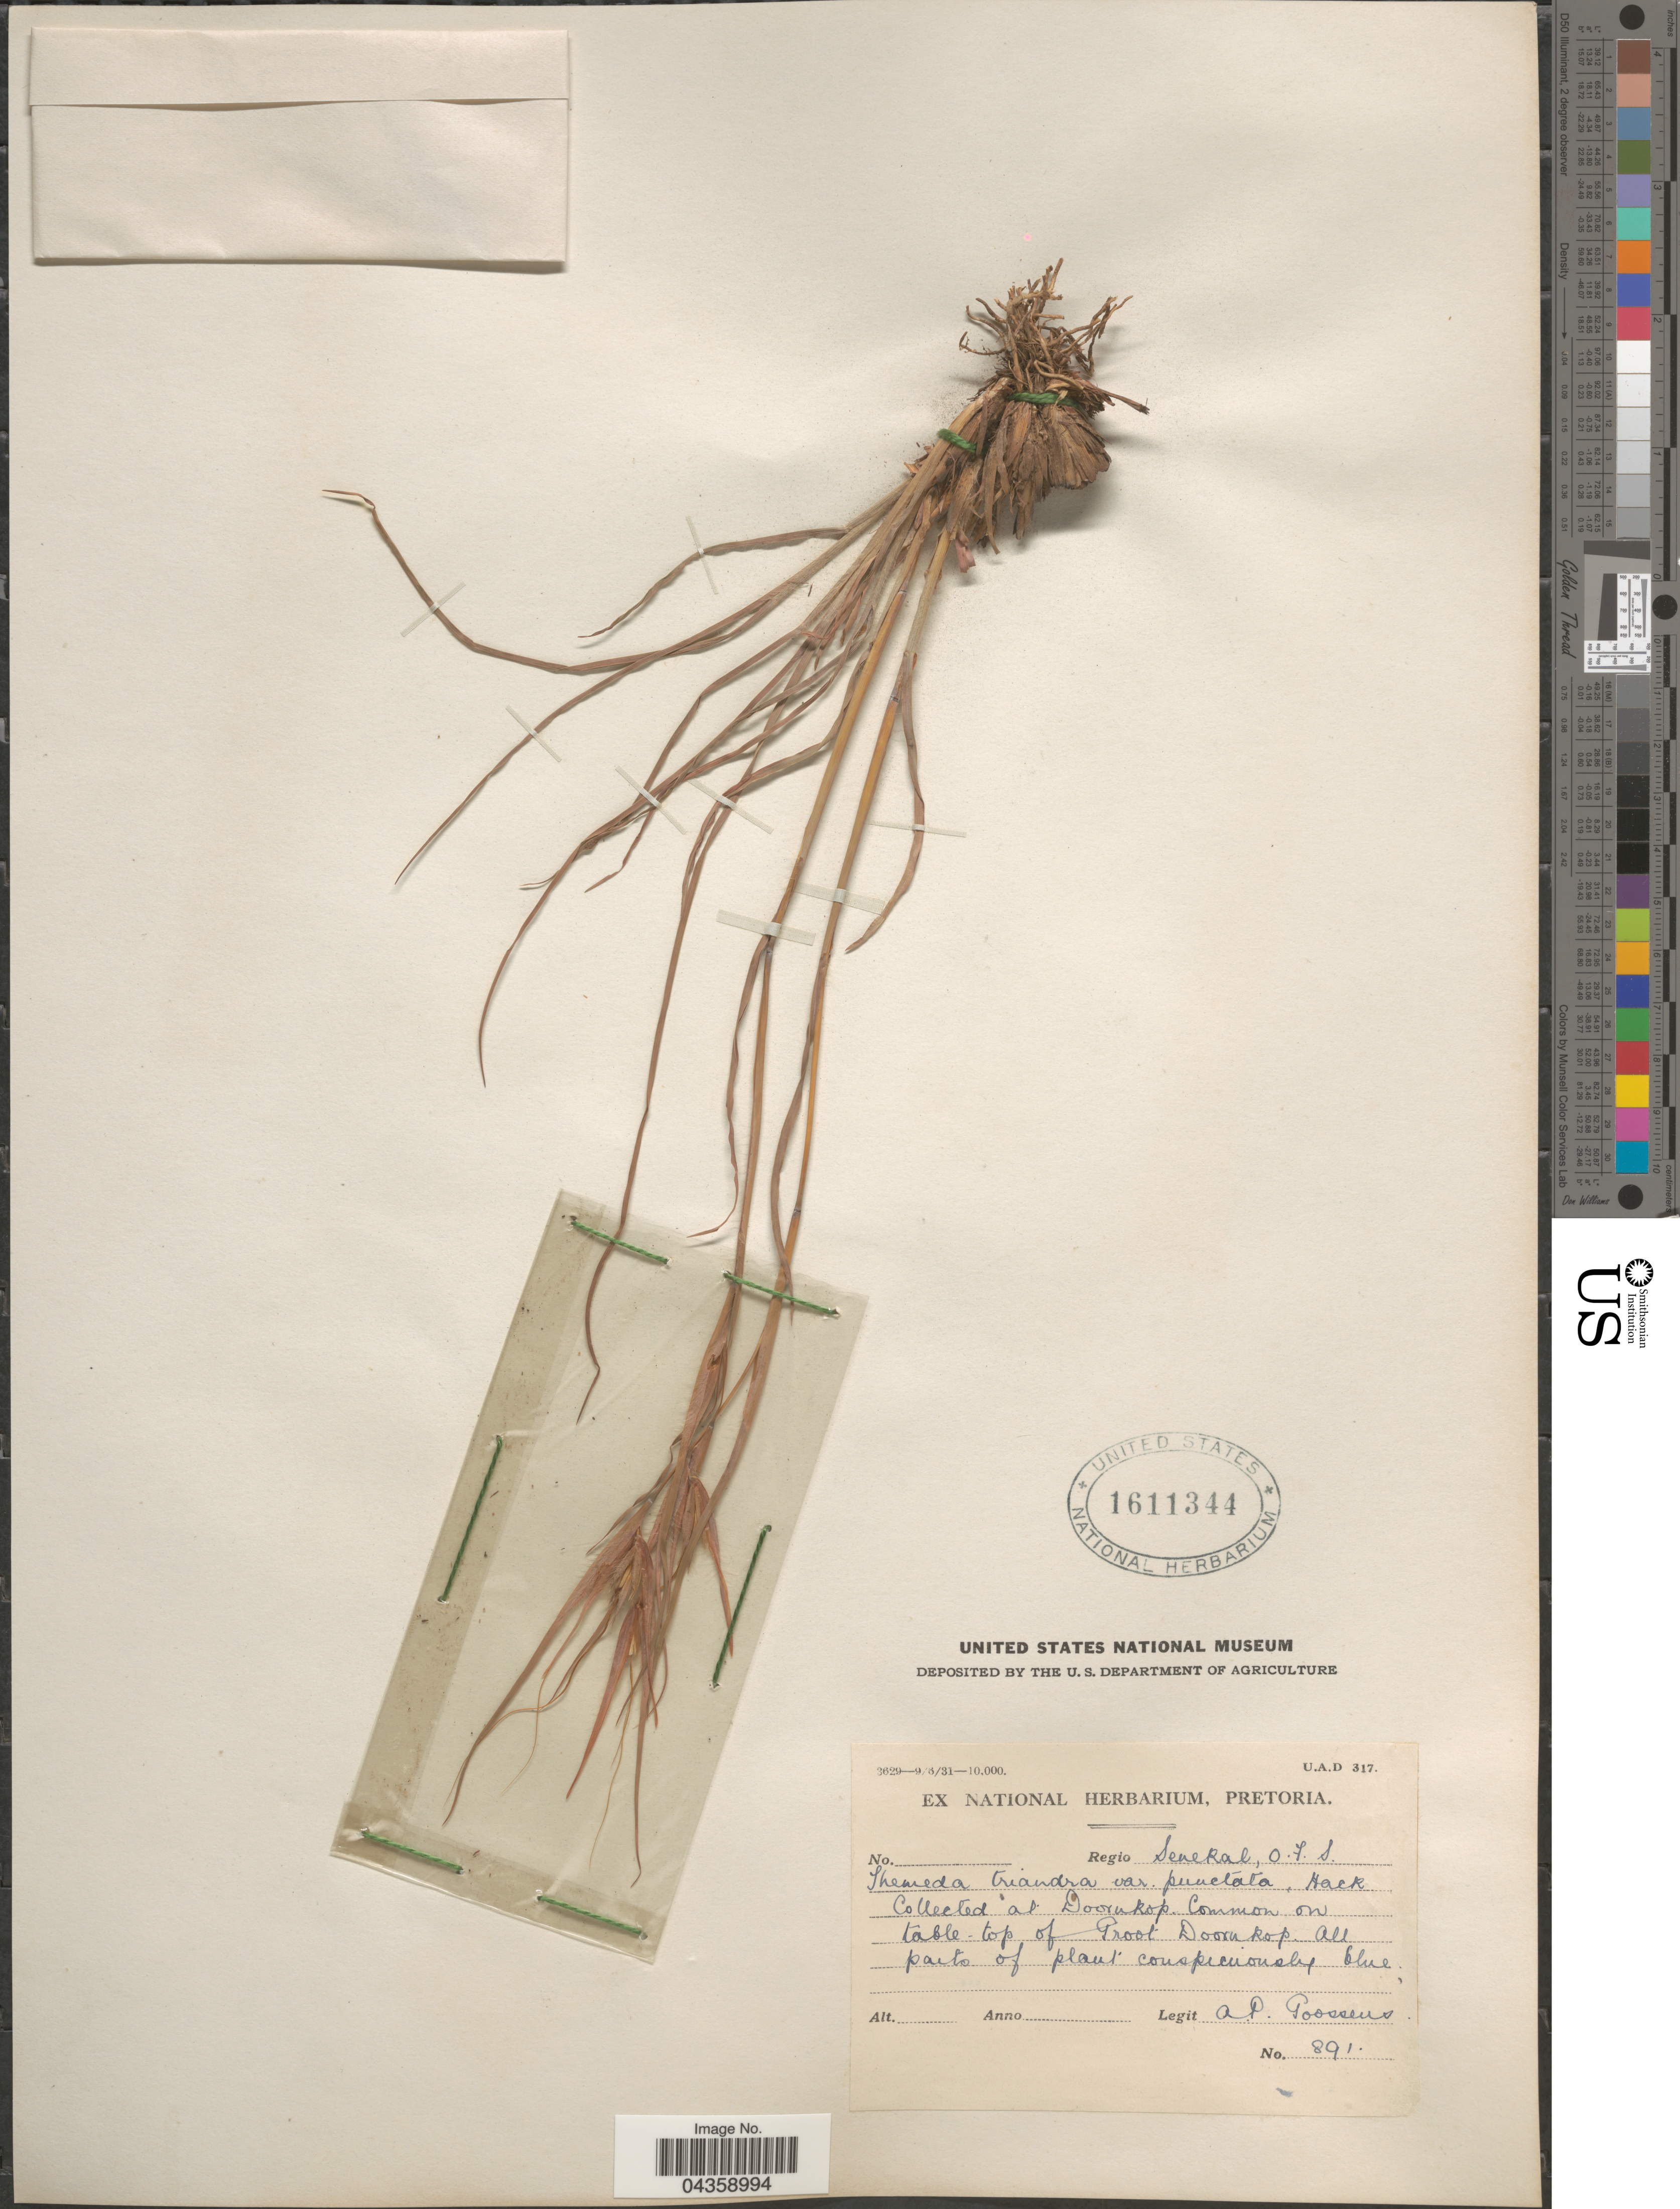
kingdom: Plantae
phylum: Tracheophyta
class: Liliopsida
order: Poales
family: Poaceae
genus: Themeda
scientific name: Themeda triandra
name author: Forssk.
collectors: A. P. G. Goossens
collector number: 891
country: South Africa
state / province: Free State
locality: Regio Senekal, O. F. S. At Doornkop. On table-top of Groot Doornkop.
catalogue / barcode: US 1611344